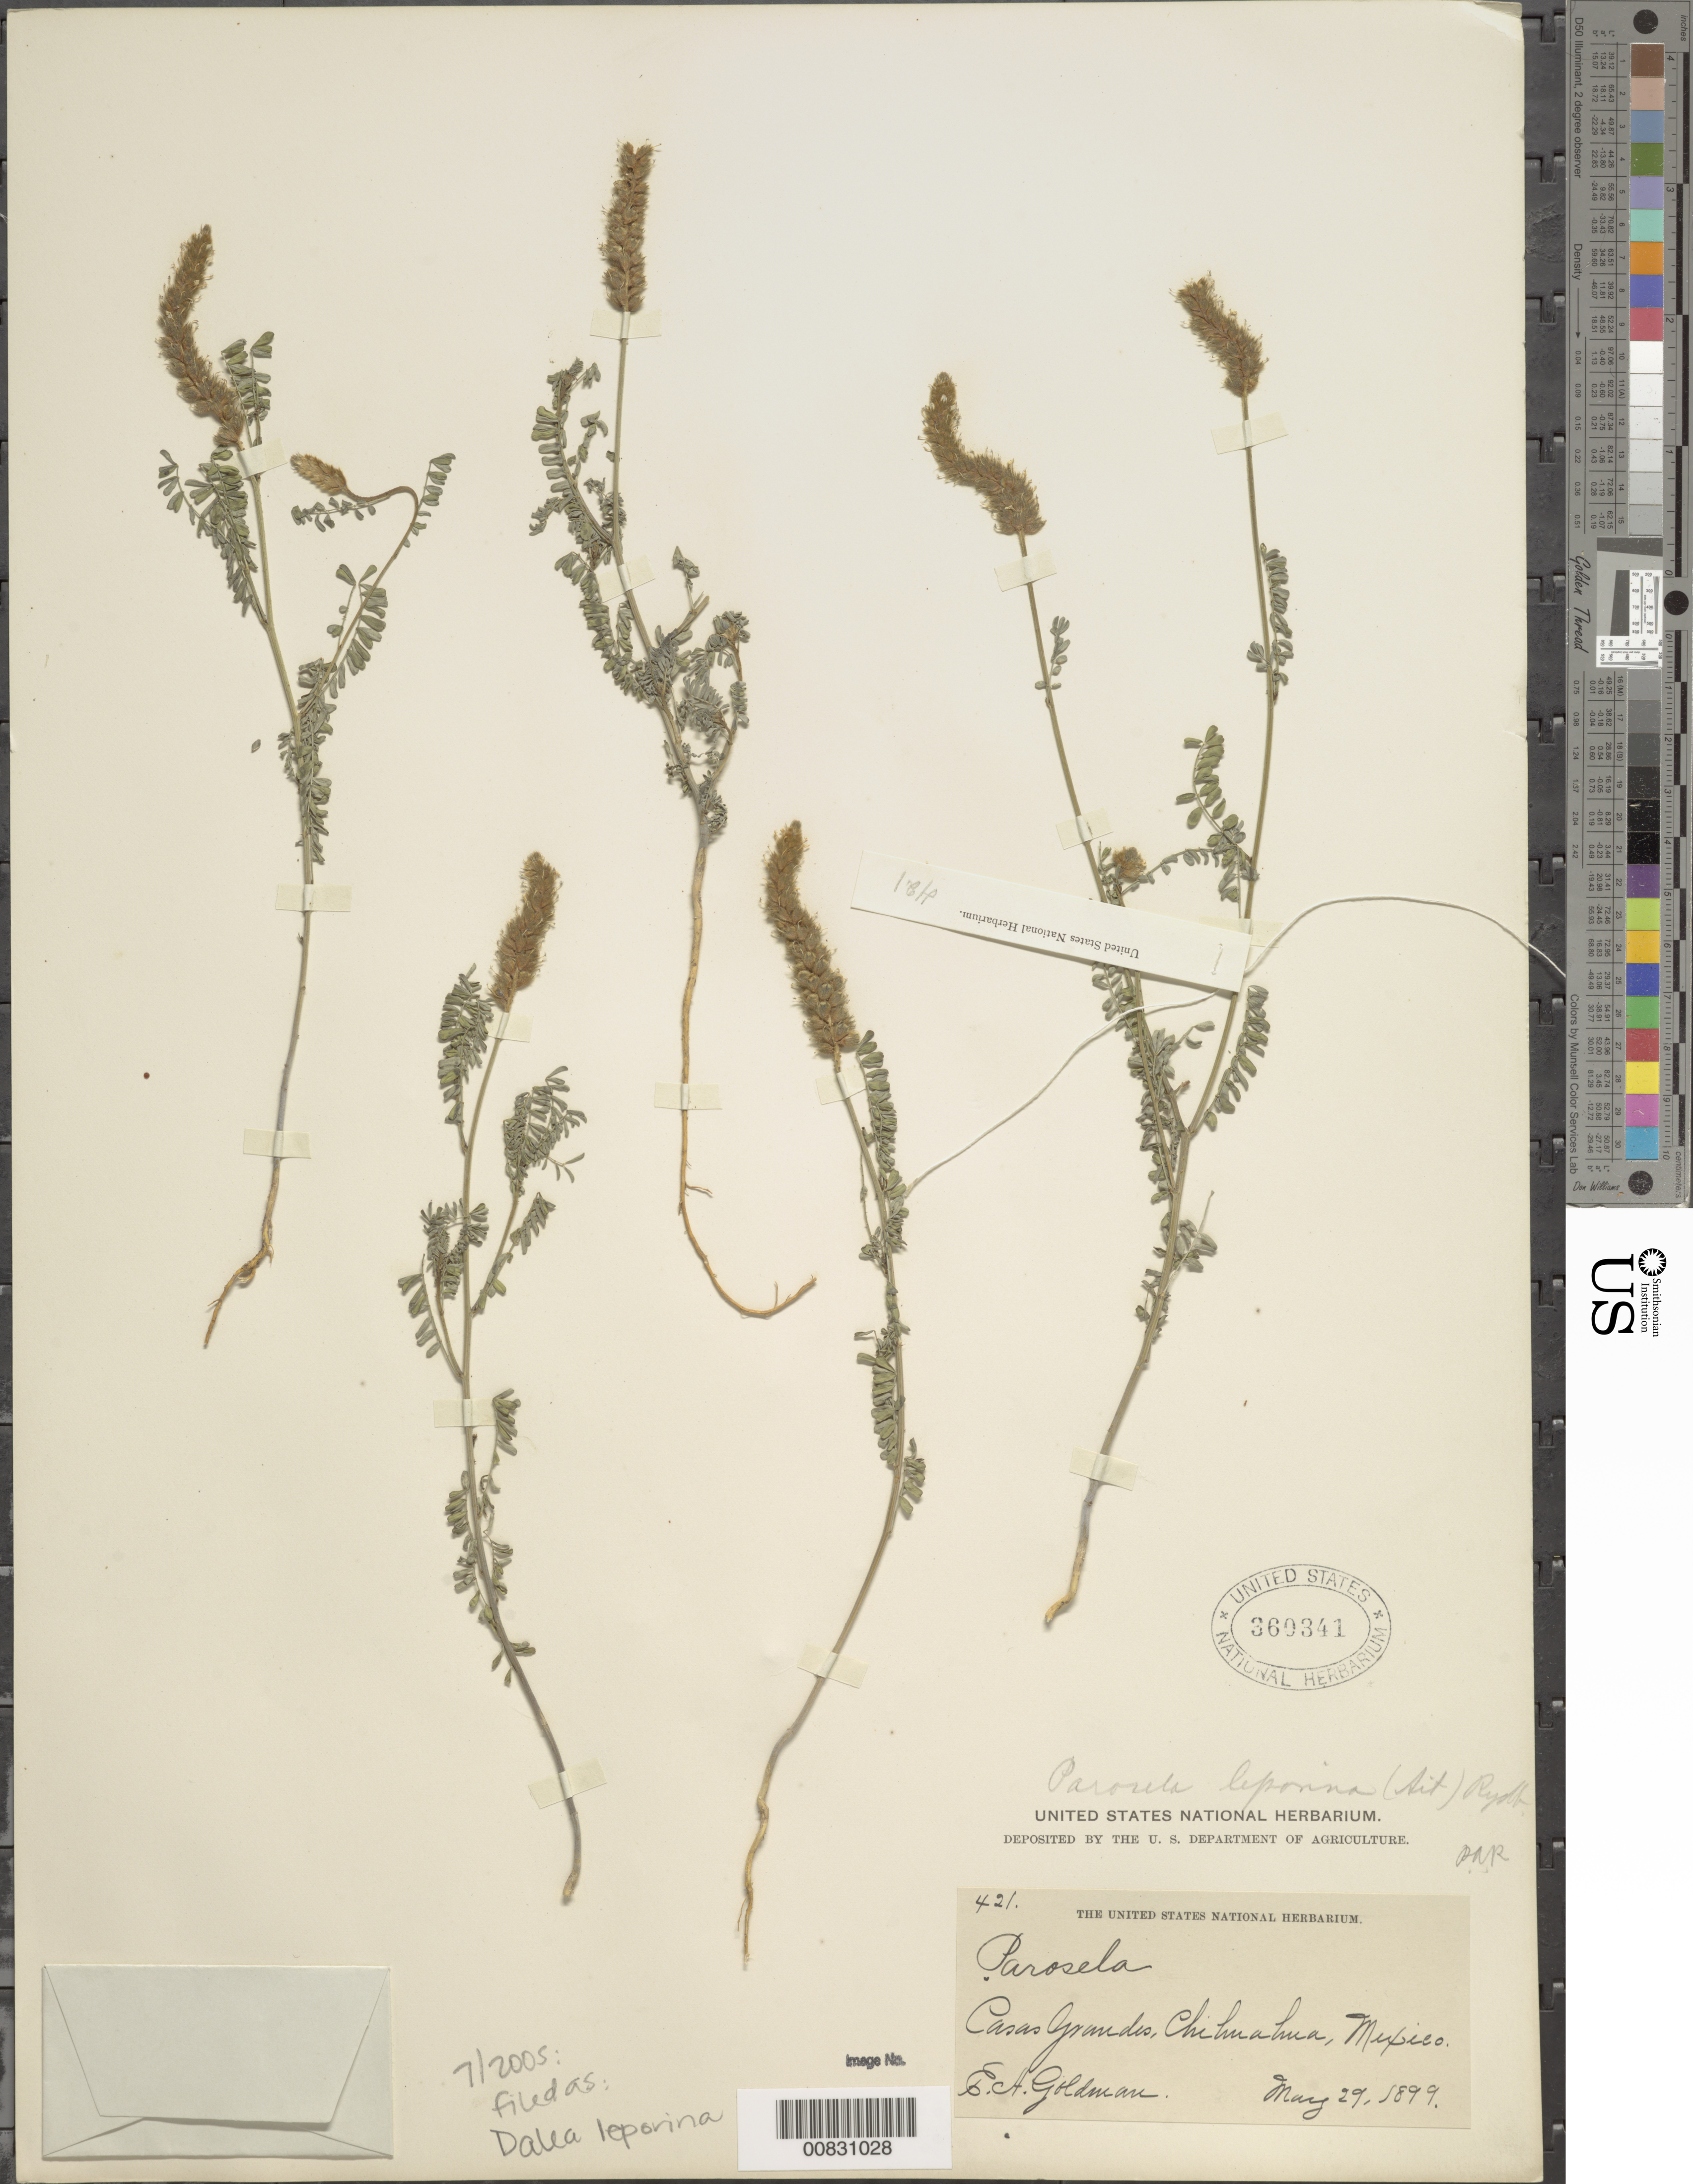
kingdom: Plantae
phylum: Tracheophyta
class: Magnoliopsida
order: Fabales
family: Fabaceae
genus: Dalea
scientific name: Dalea leporina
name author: (Aiton) Bullock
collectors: E. A. Goldman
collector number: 421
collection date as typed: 29 May 1899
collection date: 1899-05-29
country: Mexico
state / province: Chihuahua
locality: Casas Grandes, Chihuahua.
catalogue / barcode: US 360341